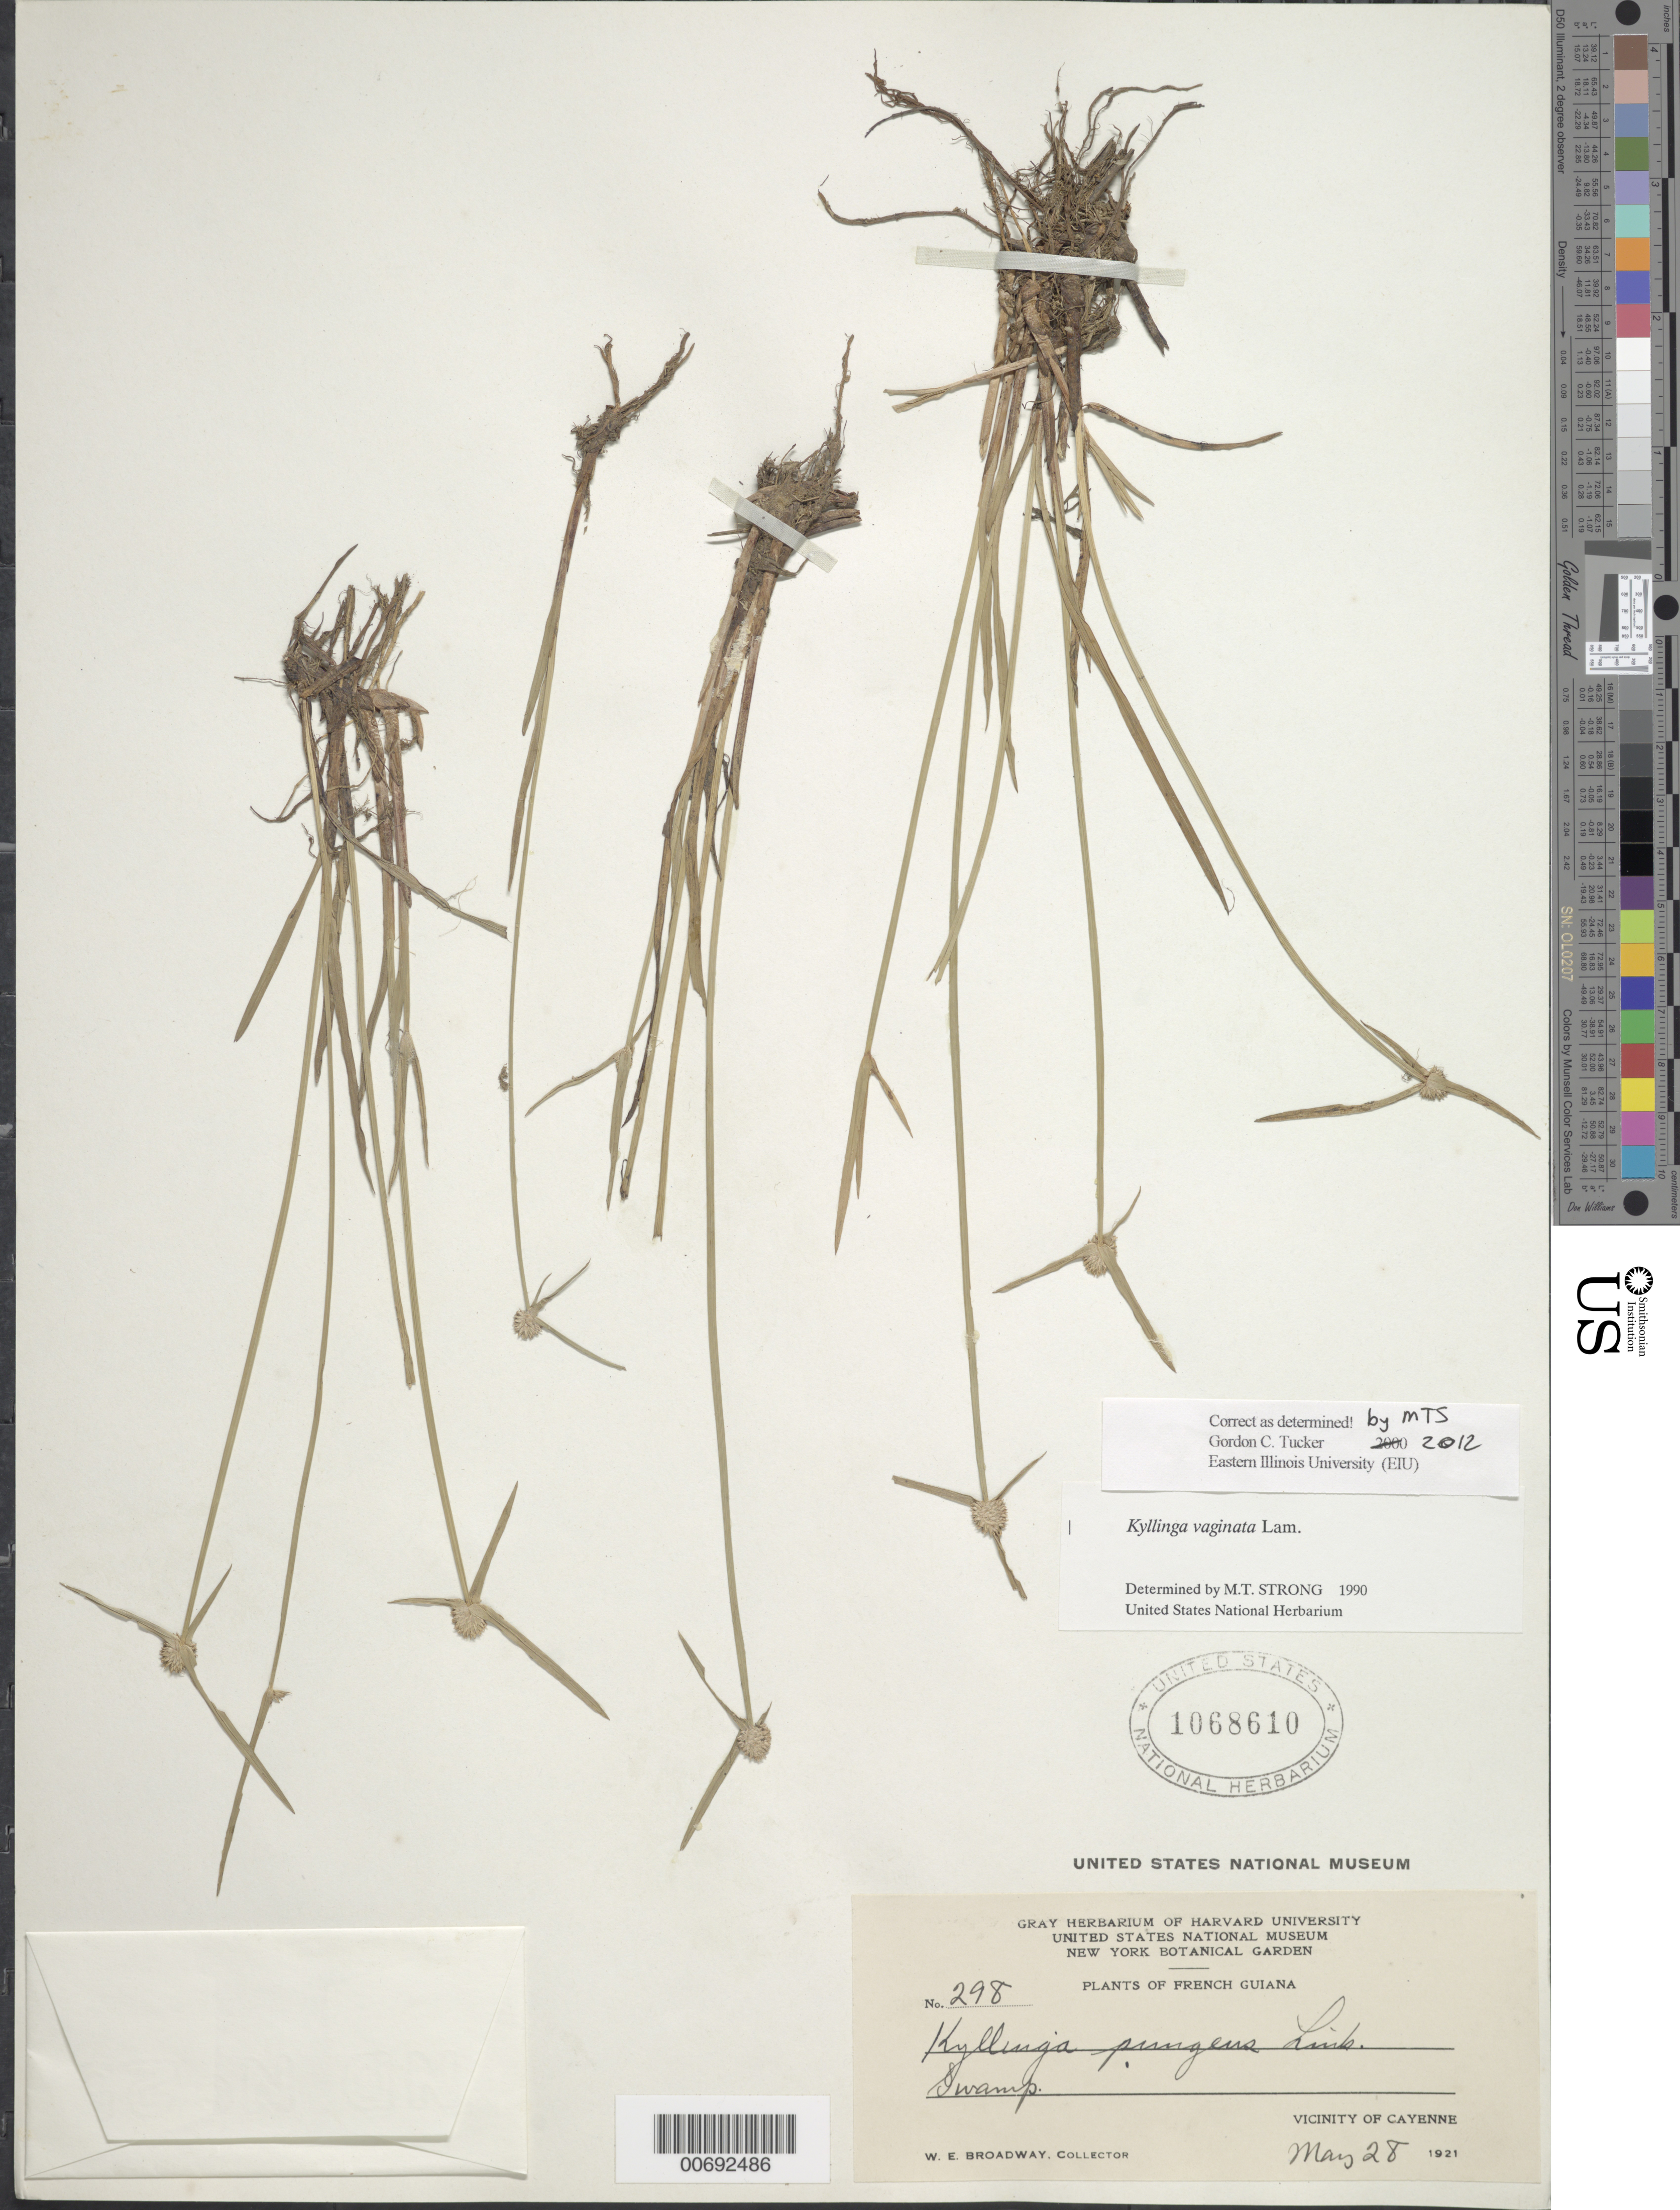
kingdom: Plantae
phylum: Tracheophyta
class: Liliopsida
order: Poales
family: Cyperaceae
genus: Cyperus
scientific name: Cyperus obtusatus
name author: (J. Presl & C. Presl) Mattf. & Kük.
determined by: Strong, M. T., (US), Smithsonian Institution - National Museum of Natural History (UNITED STATES)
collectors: W. E. Broadway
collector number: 298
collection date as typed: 28-May-21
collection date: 1921-05-28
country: French Guiana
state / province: Cayenne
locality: Cayenne, vic.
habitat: Swamp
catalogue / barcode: US 1068610